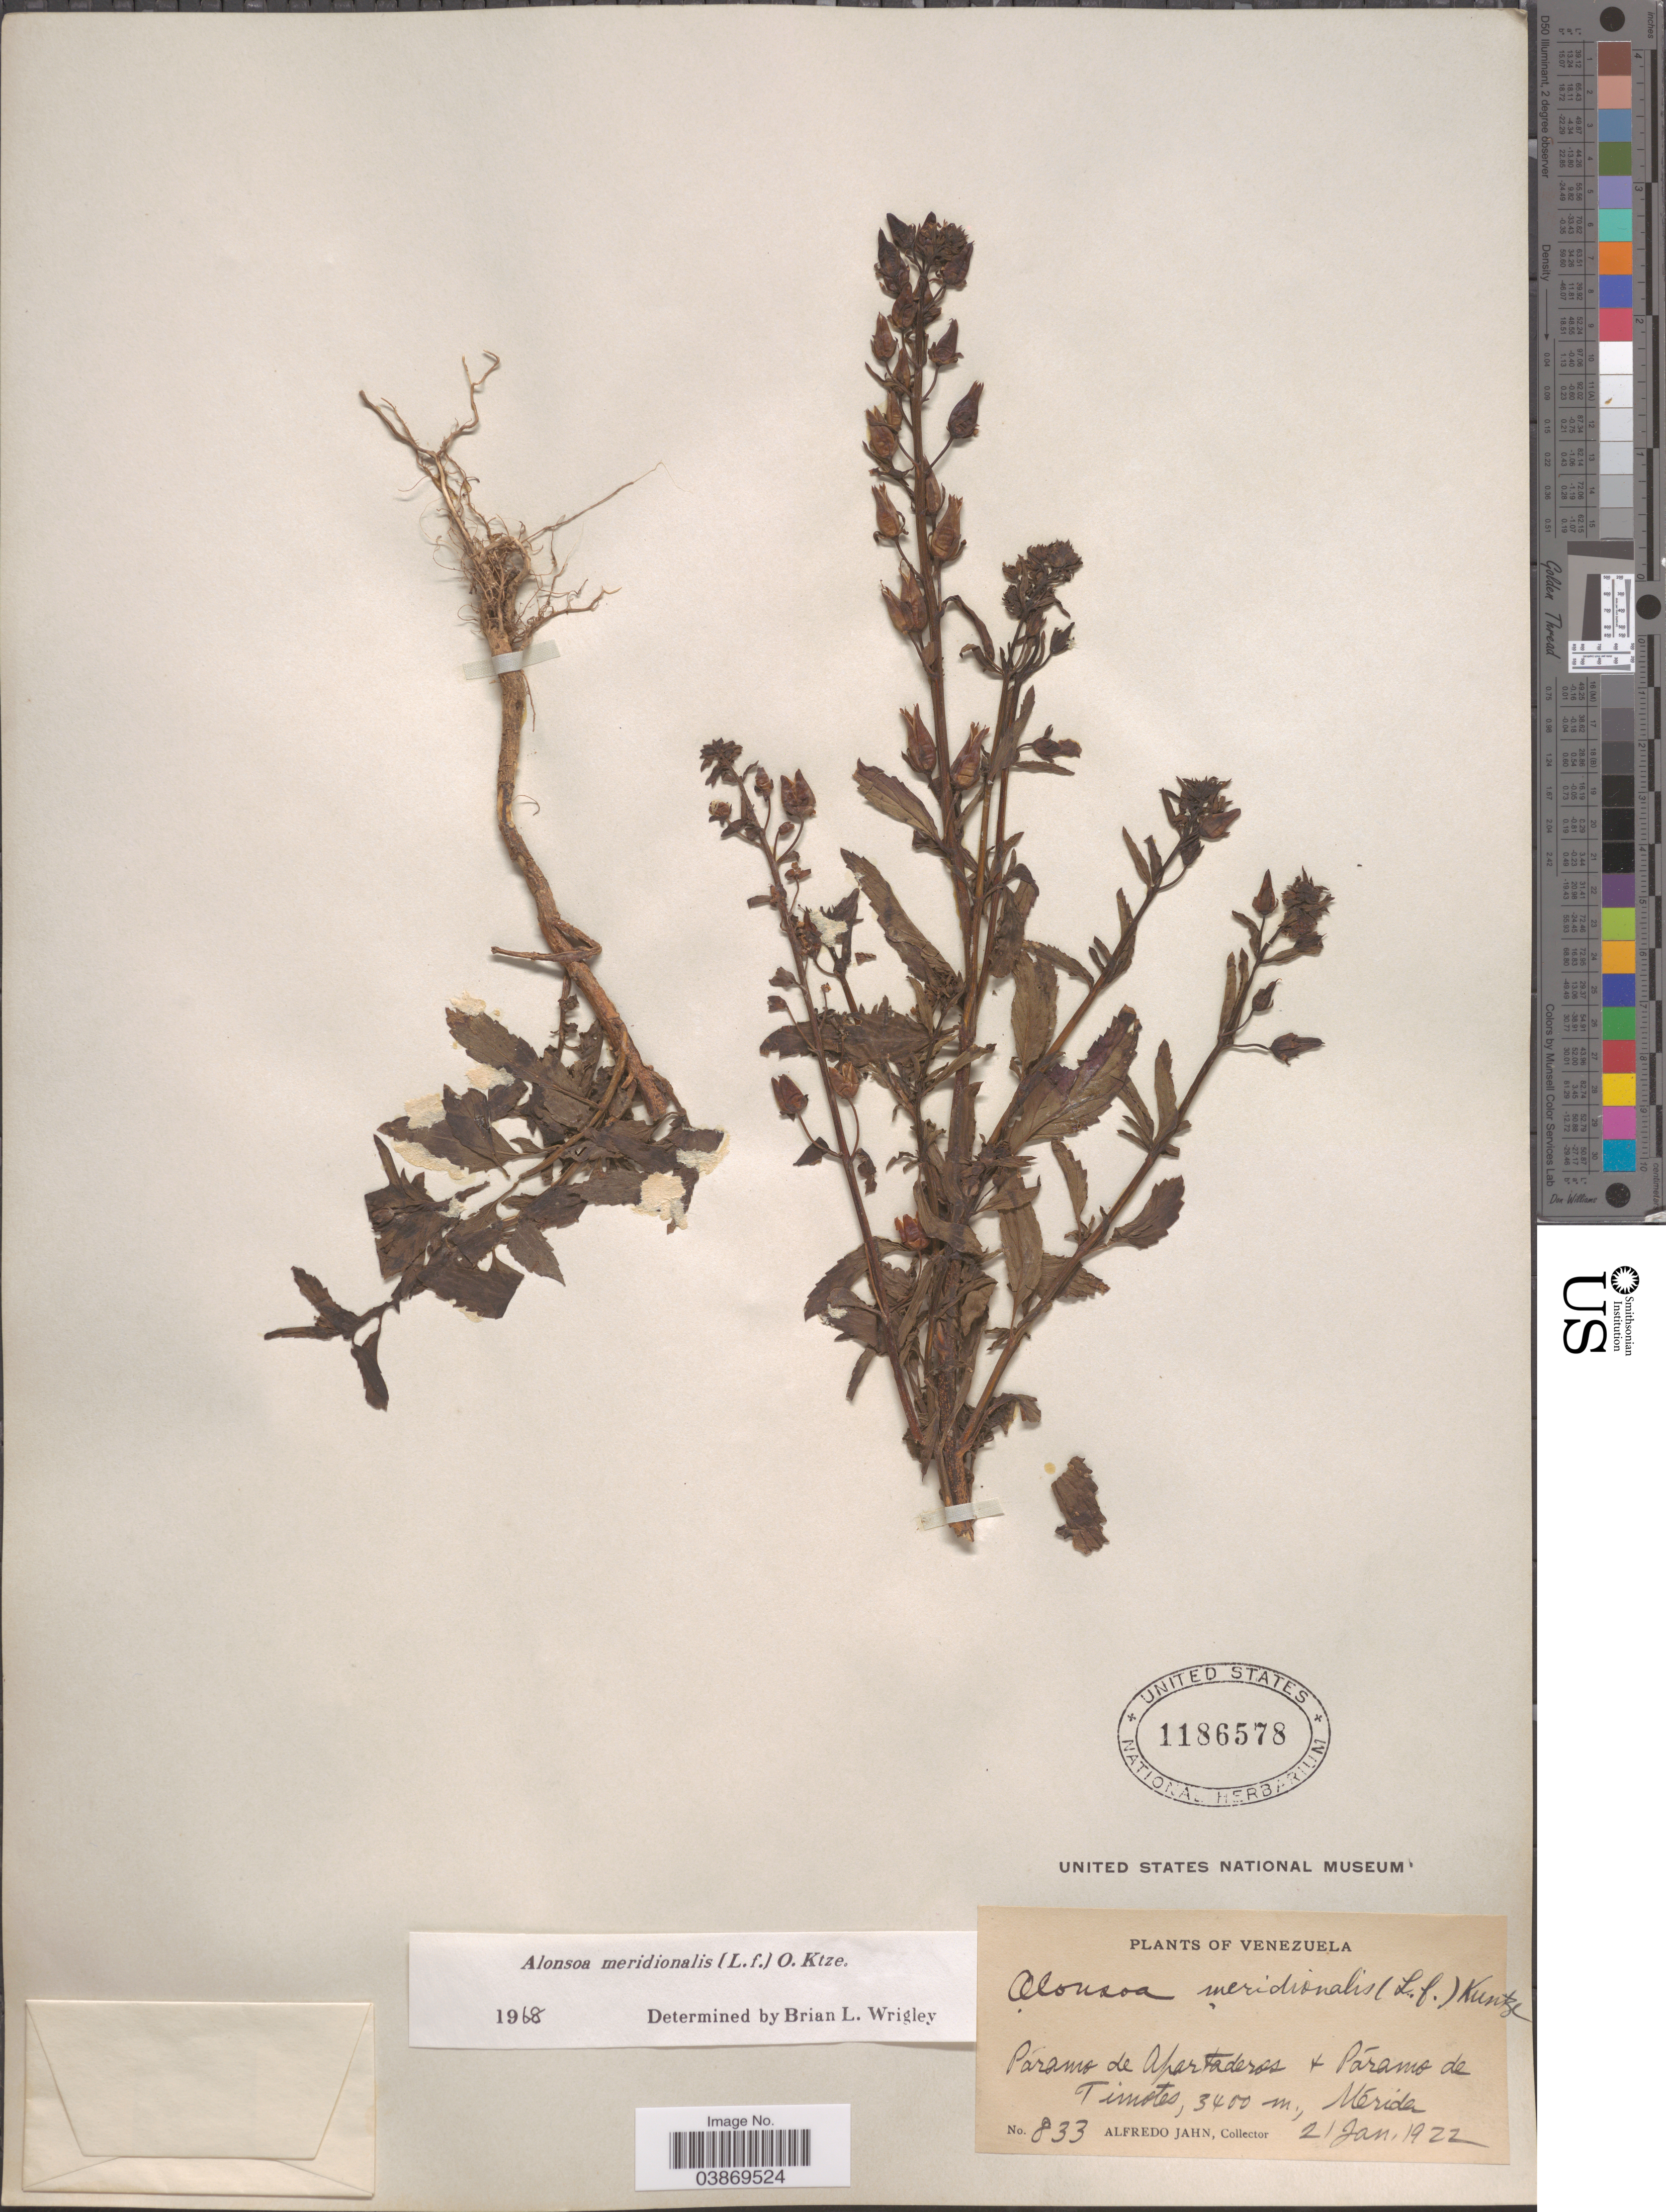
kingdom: Plantae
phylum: Tracheophyta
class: Magnoliopsida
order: Lamiales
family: Scrophulariaceae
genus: Alonsoa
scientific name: Alonsoa meridionalis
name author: (L. f.) Kuntze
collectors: A. Jahn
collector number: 833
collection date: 1922-01-21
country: Venezuela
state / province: Merida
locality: Páramo de Apartaderos & Páramo de Timotes.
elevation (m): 3400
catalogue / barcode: US 1186578